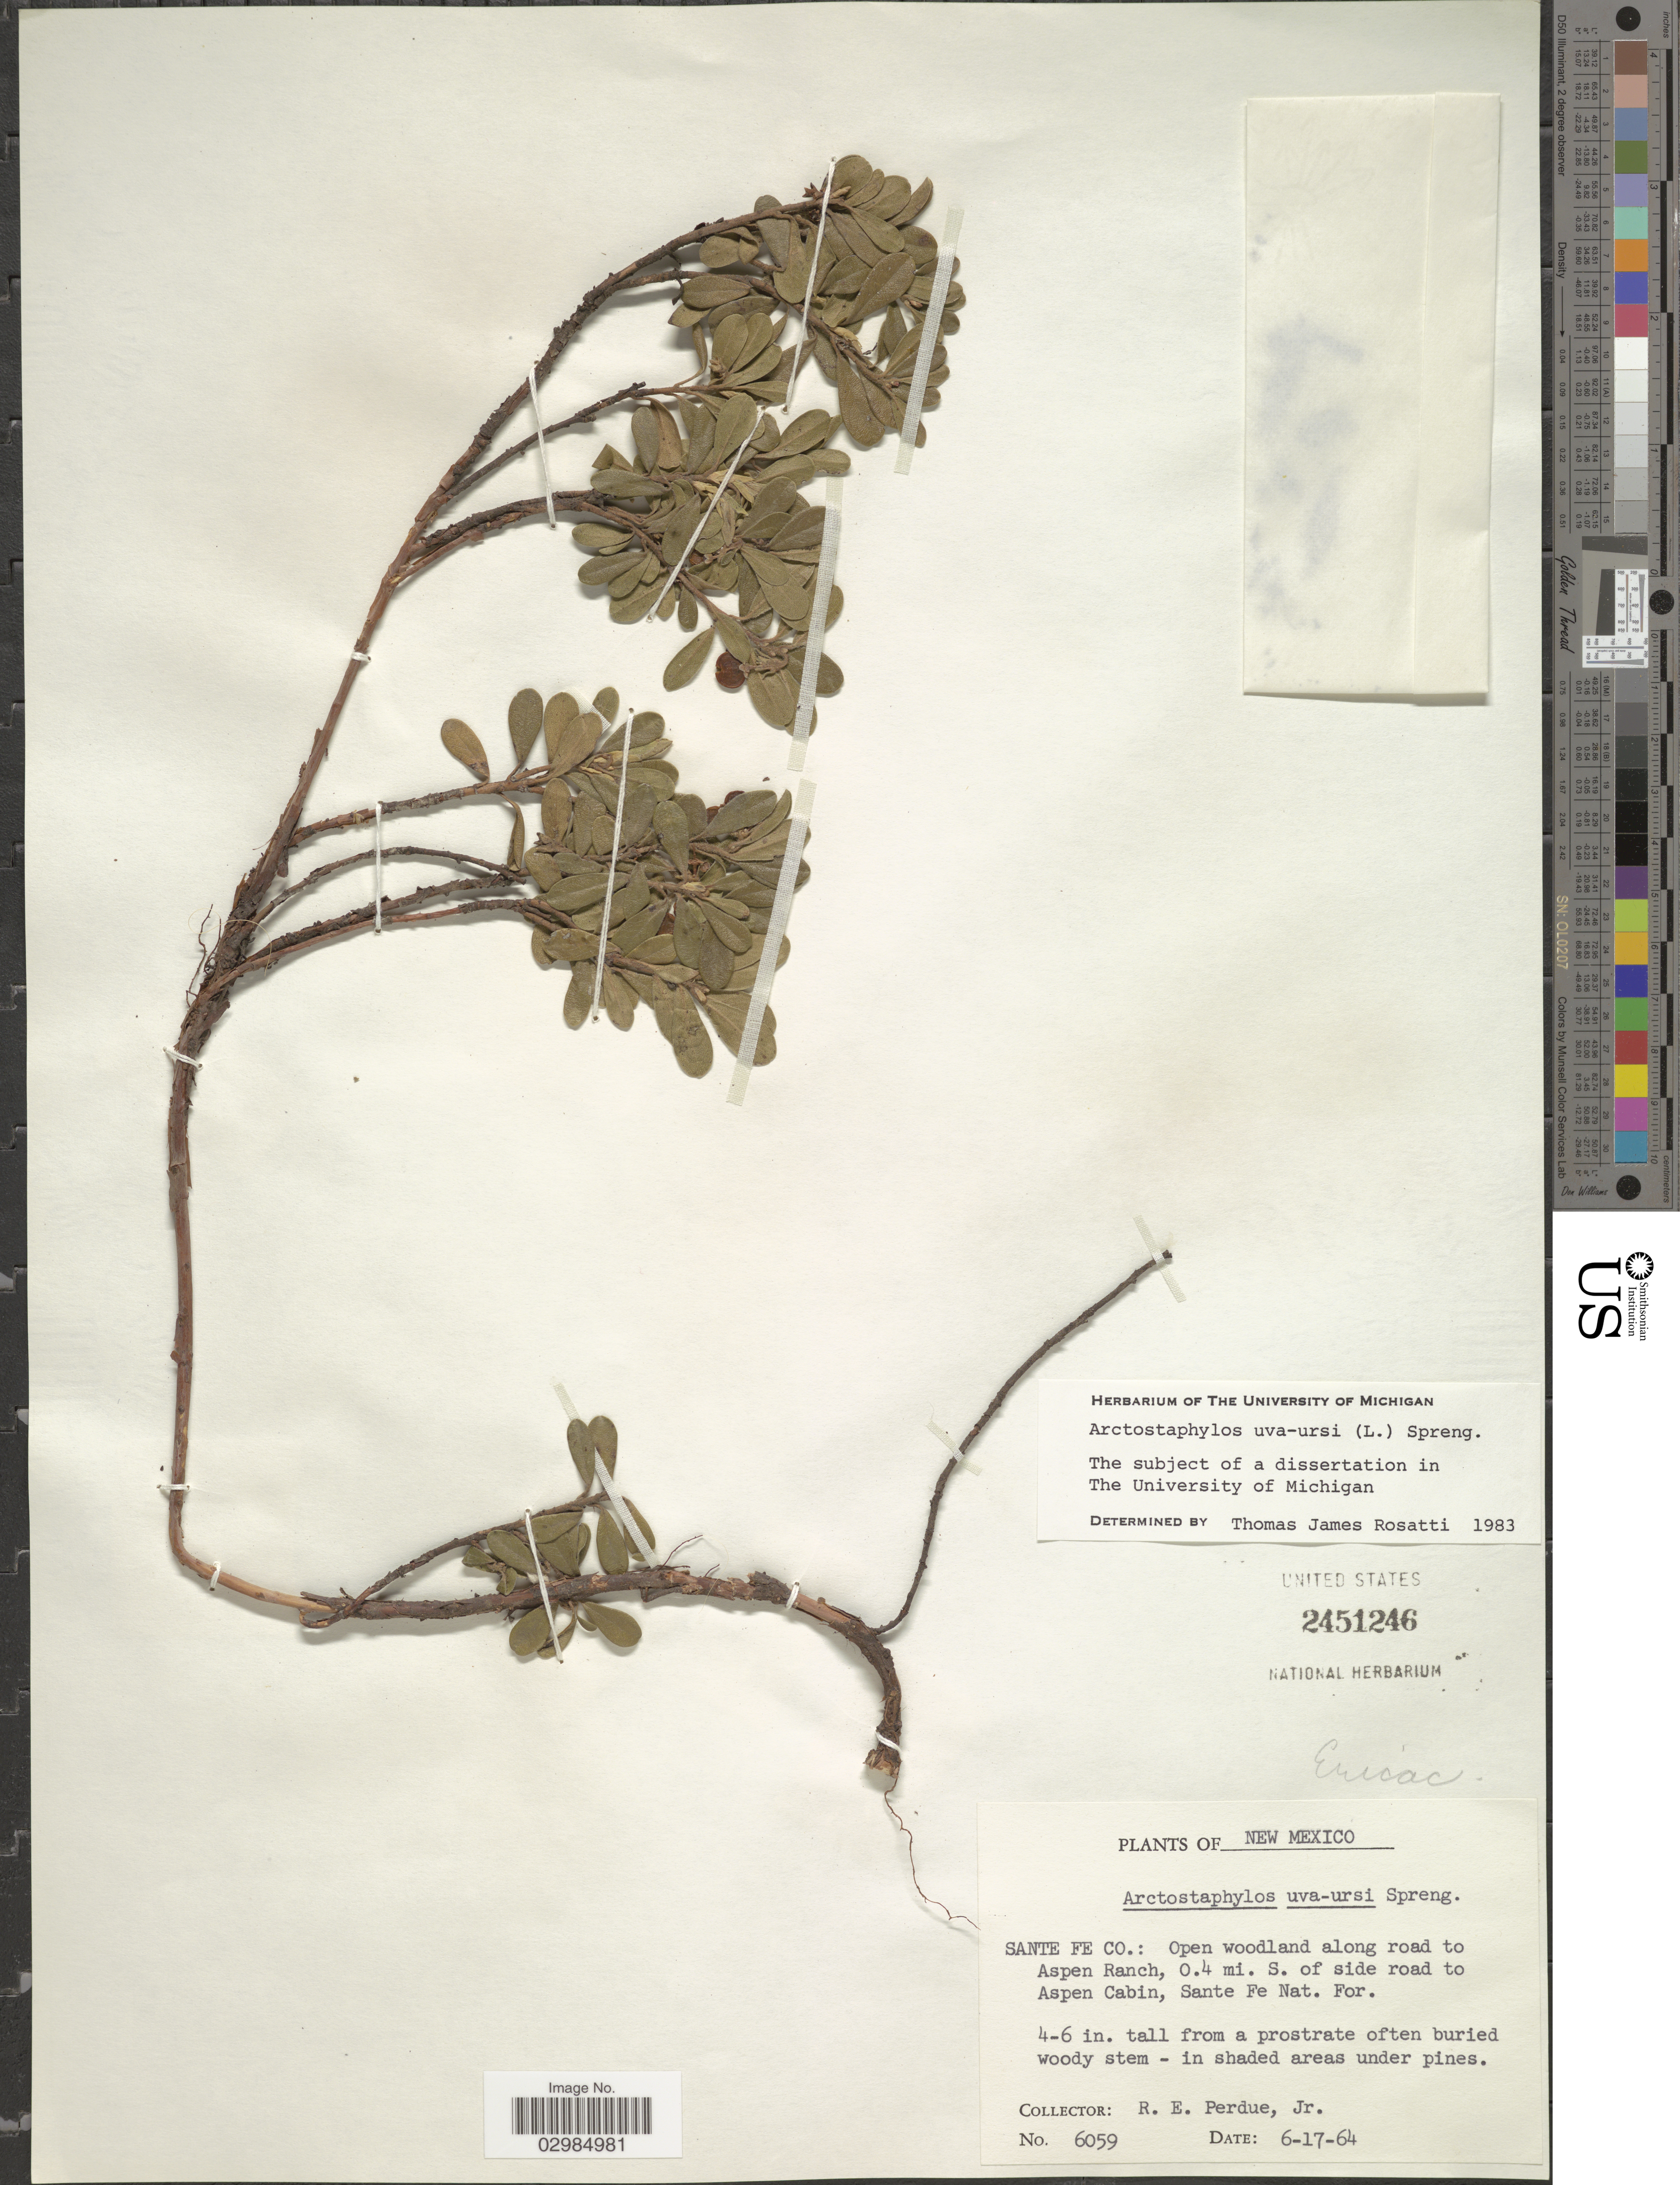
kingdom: Plantae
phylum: Tracheophyta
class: Magnoliopsida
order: Ericales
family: Ericaceae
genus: Arctostaphylos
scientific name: Arctostaphylos uva-ursi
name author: (L.) Spreng.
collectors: R. E. Perdue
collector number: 6059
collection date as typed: Transcribed d/m/y: 17/6/64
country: United States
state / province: New Mexico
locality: Sante Fe Co.: Open woodland along road to Aspen Ranch, 0.4 mi. S. of side road to Aspen Cabin, Santa Fe Nat. For.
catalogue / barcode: US 2451246